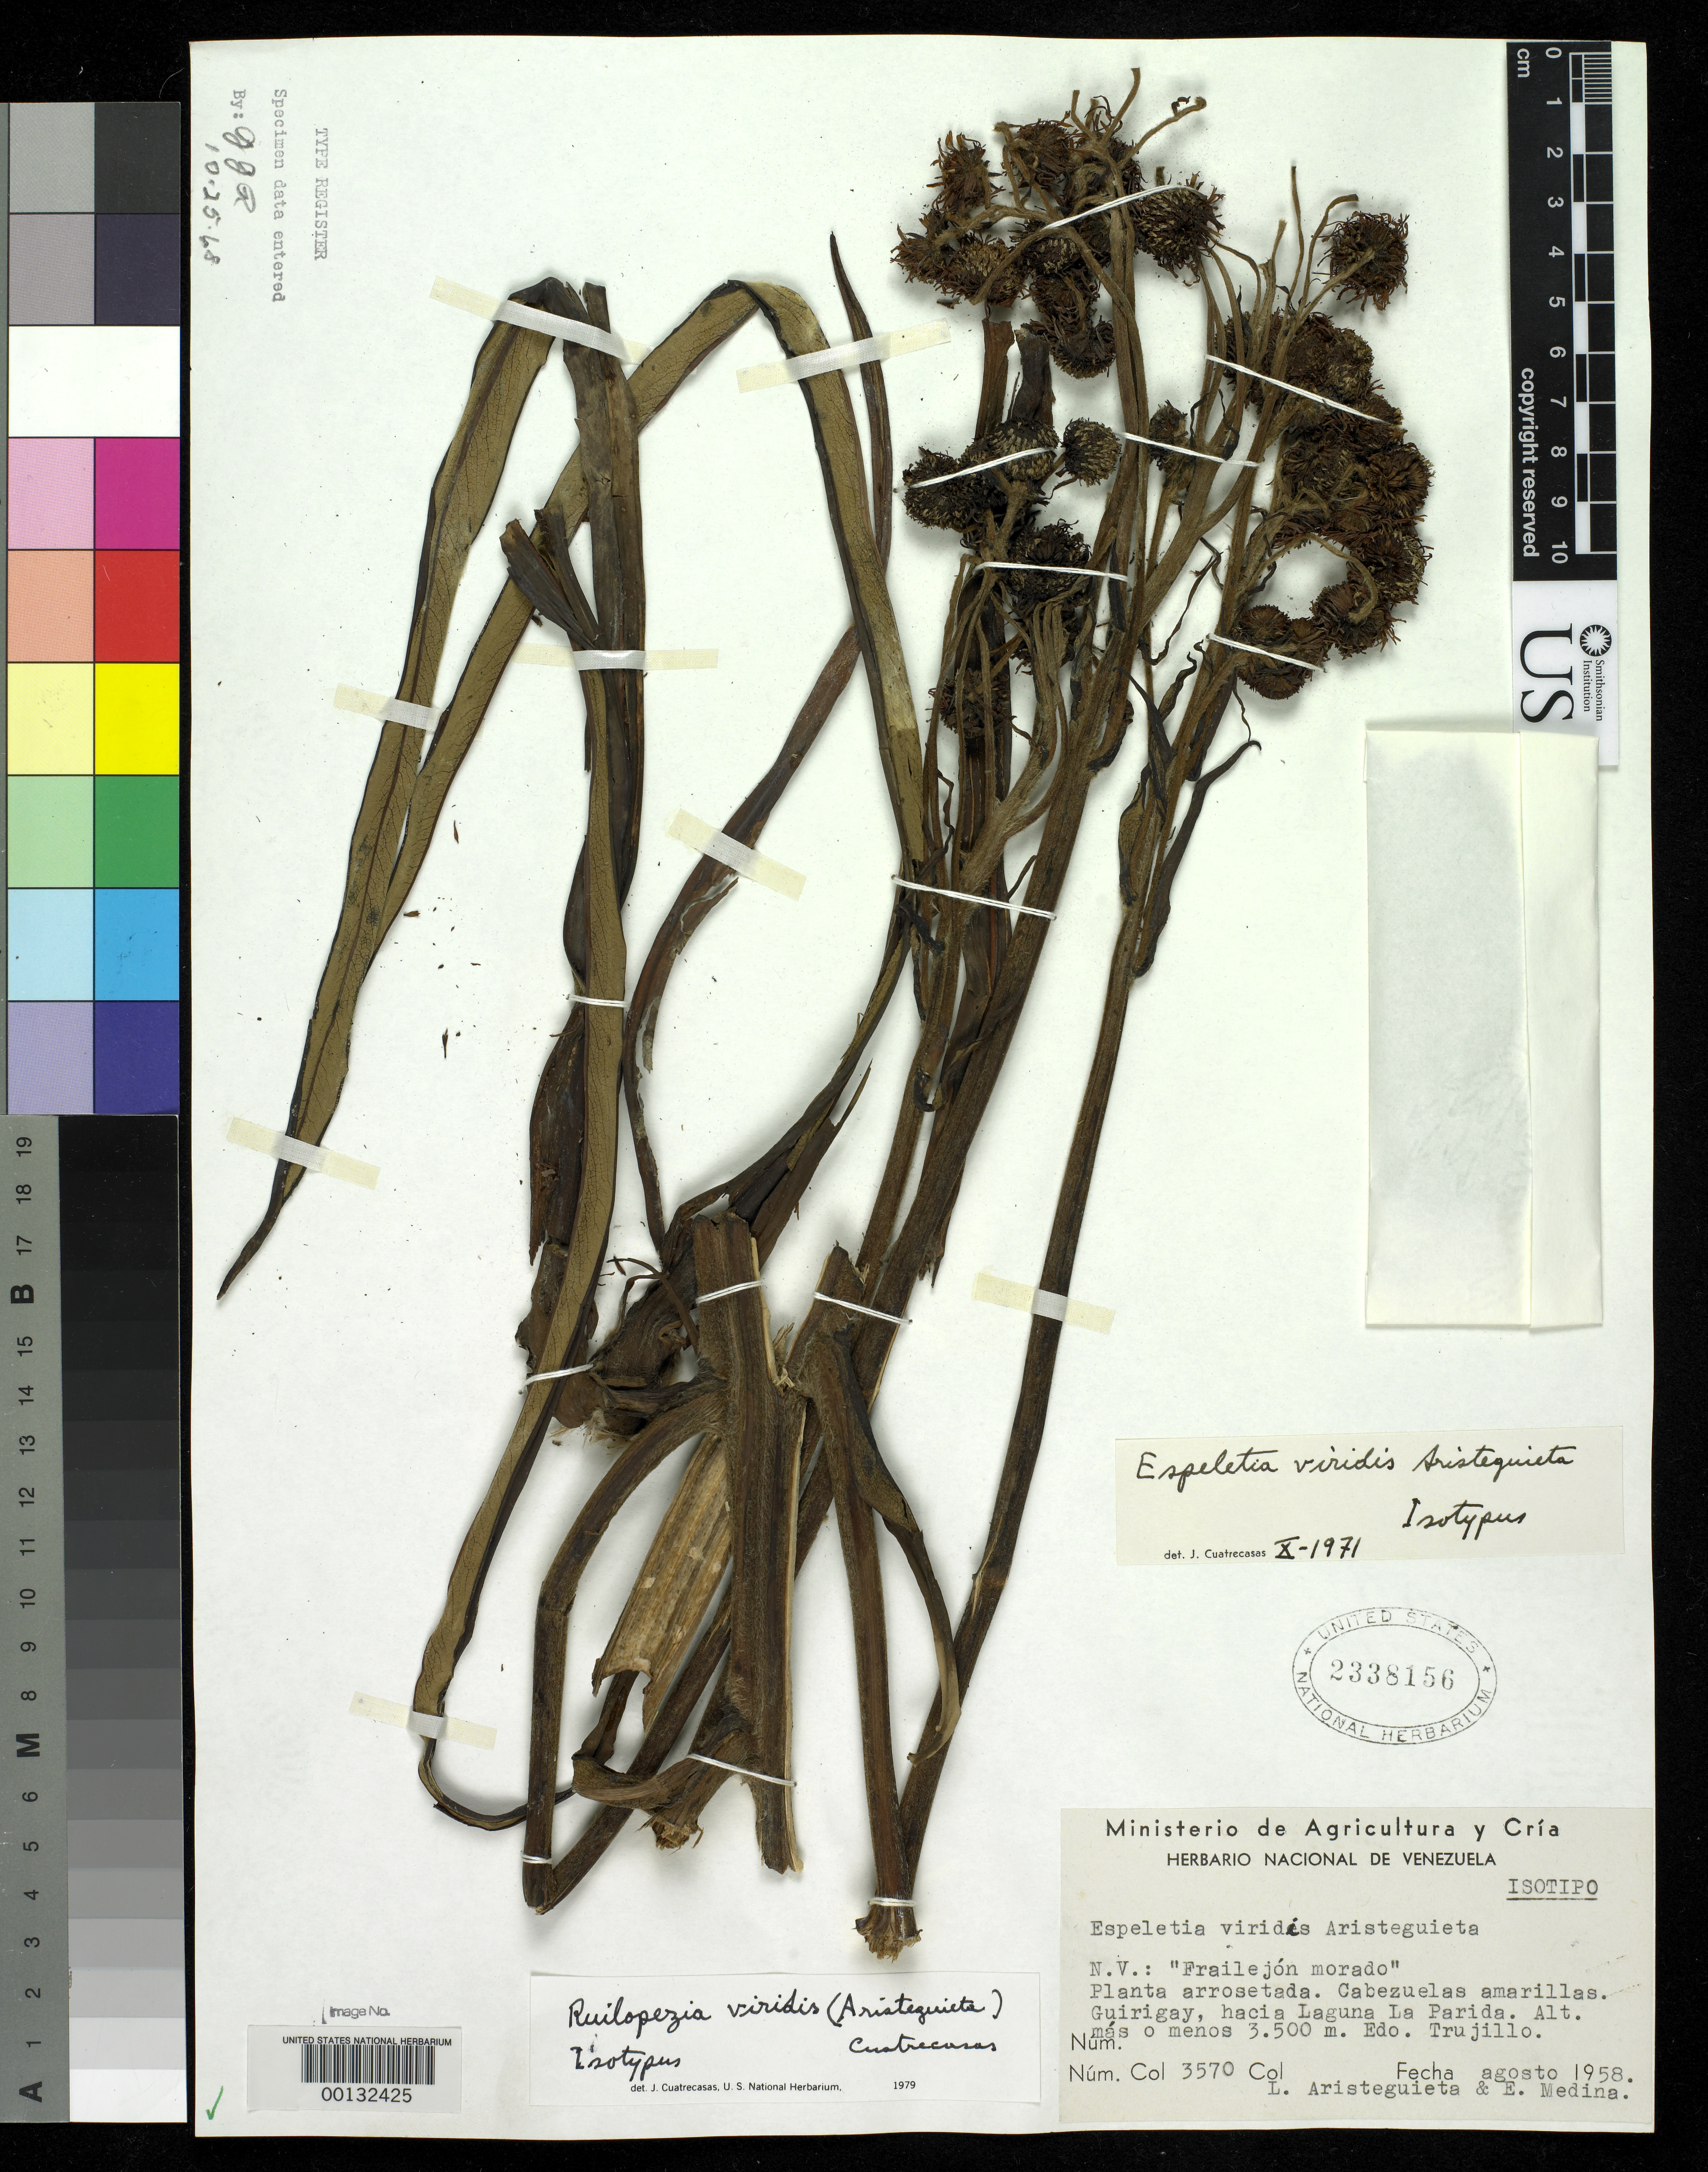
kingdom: Plantae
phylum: Tracheophyta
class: Magnoliopsida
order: Asterales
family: Asteraceae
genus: Espeletia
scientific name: Espeletia viridis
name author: Aristeg.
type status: Isotype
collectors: L. Aristeguieta & E. Medina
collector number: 3570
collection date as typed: Aug 1958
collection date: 1958-08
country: Venezuela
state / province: Trujillo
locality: Guirigay, hacia Laguna La Parida. [Guirigay, toward Laguna La Parida.]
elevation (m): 3500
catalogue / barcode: US 2338156